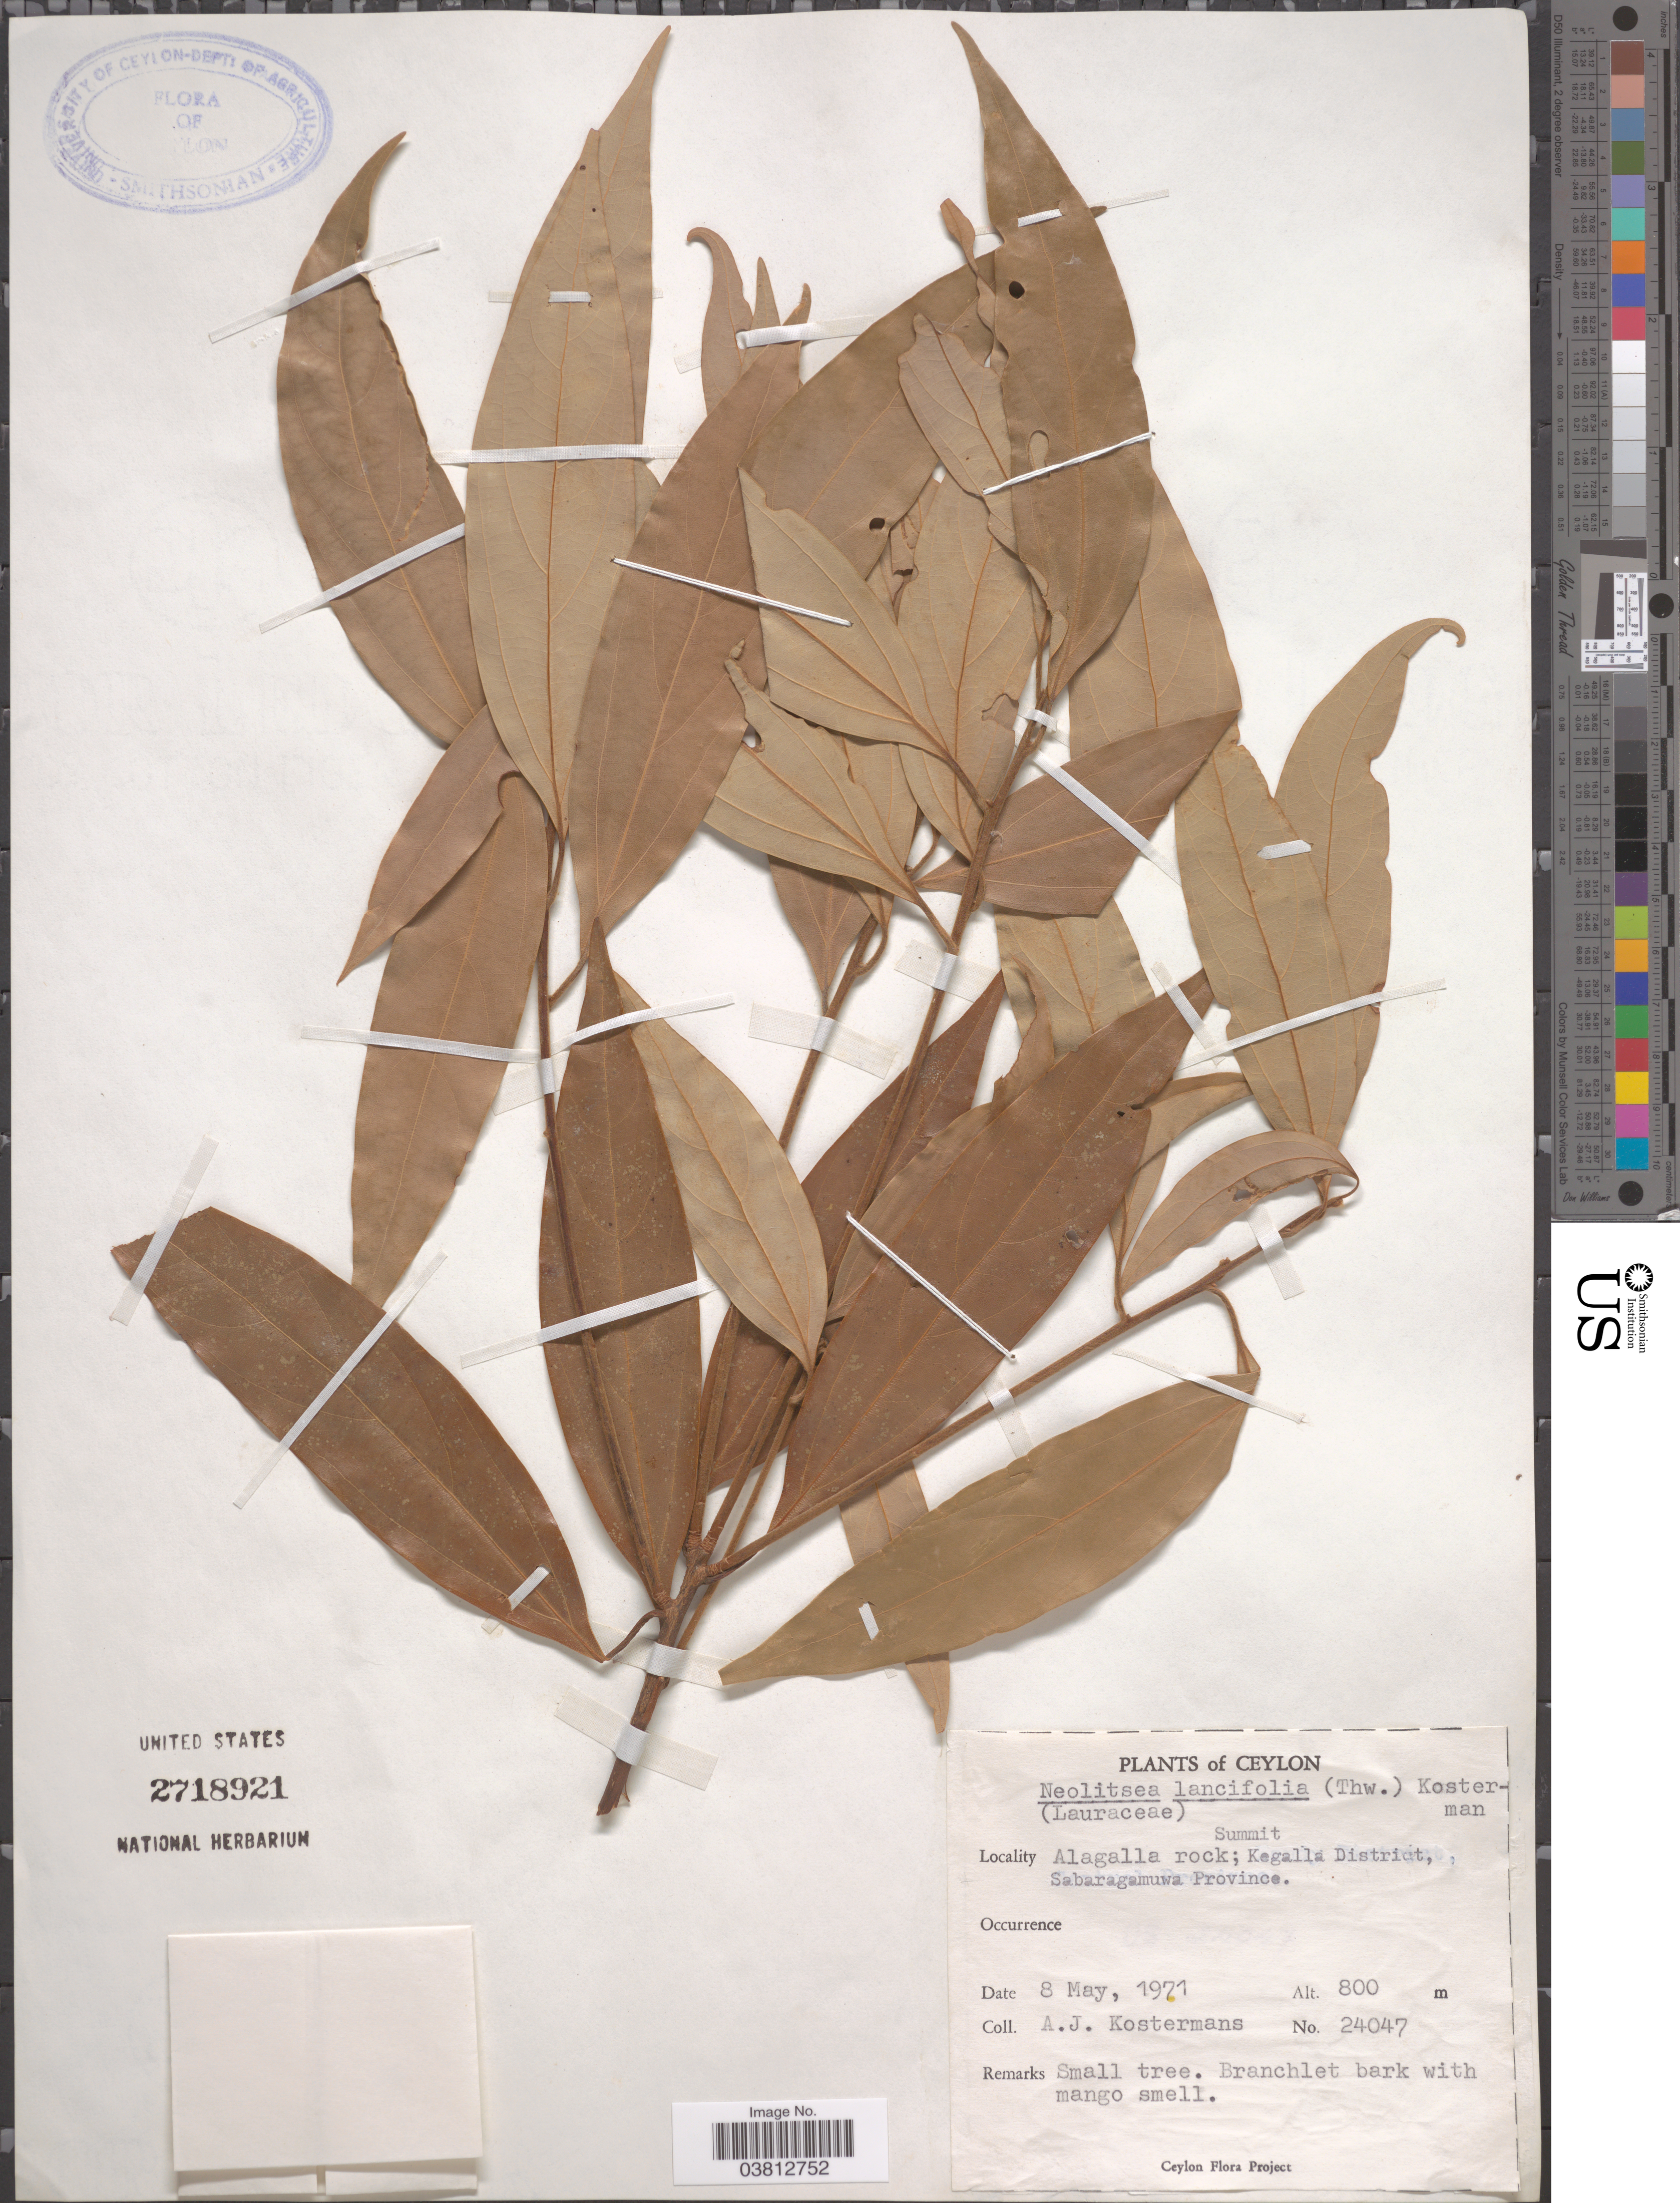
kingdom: Plantae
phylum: Tracheophyta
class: Magnoliopsida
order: Laurales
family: Lauraceae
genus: Neolitsea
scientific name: Neolitsea lancifolia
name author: Kosterm.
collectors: A. J. G. Kostermans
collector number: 24047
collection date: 1971-05-08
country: Sri Lanka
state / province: Sabaragamuwa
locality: Ceylon. Summit Alagalla rock; Kagalla District.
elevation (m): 800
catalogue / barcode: US 2718921